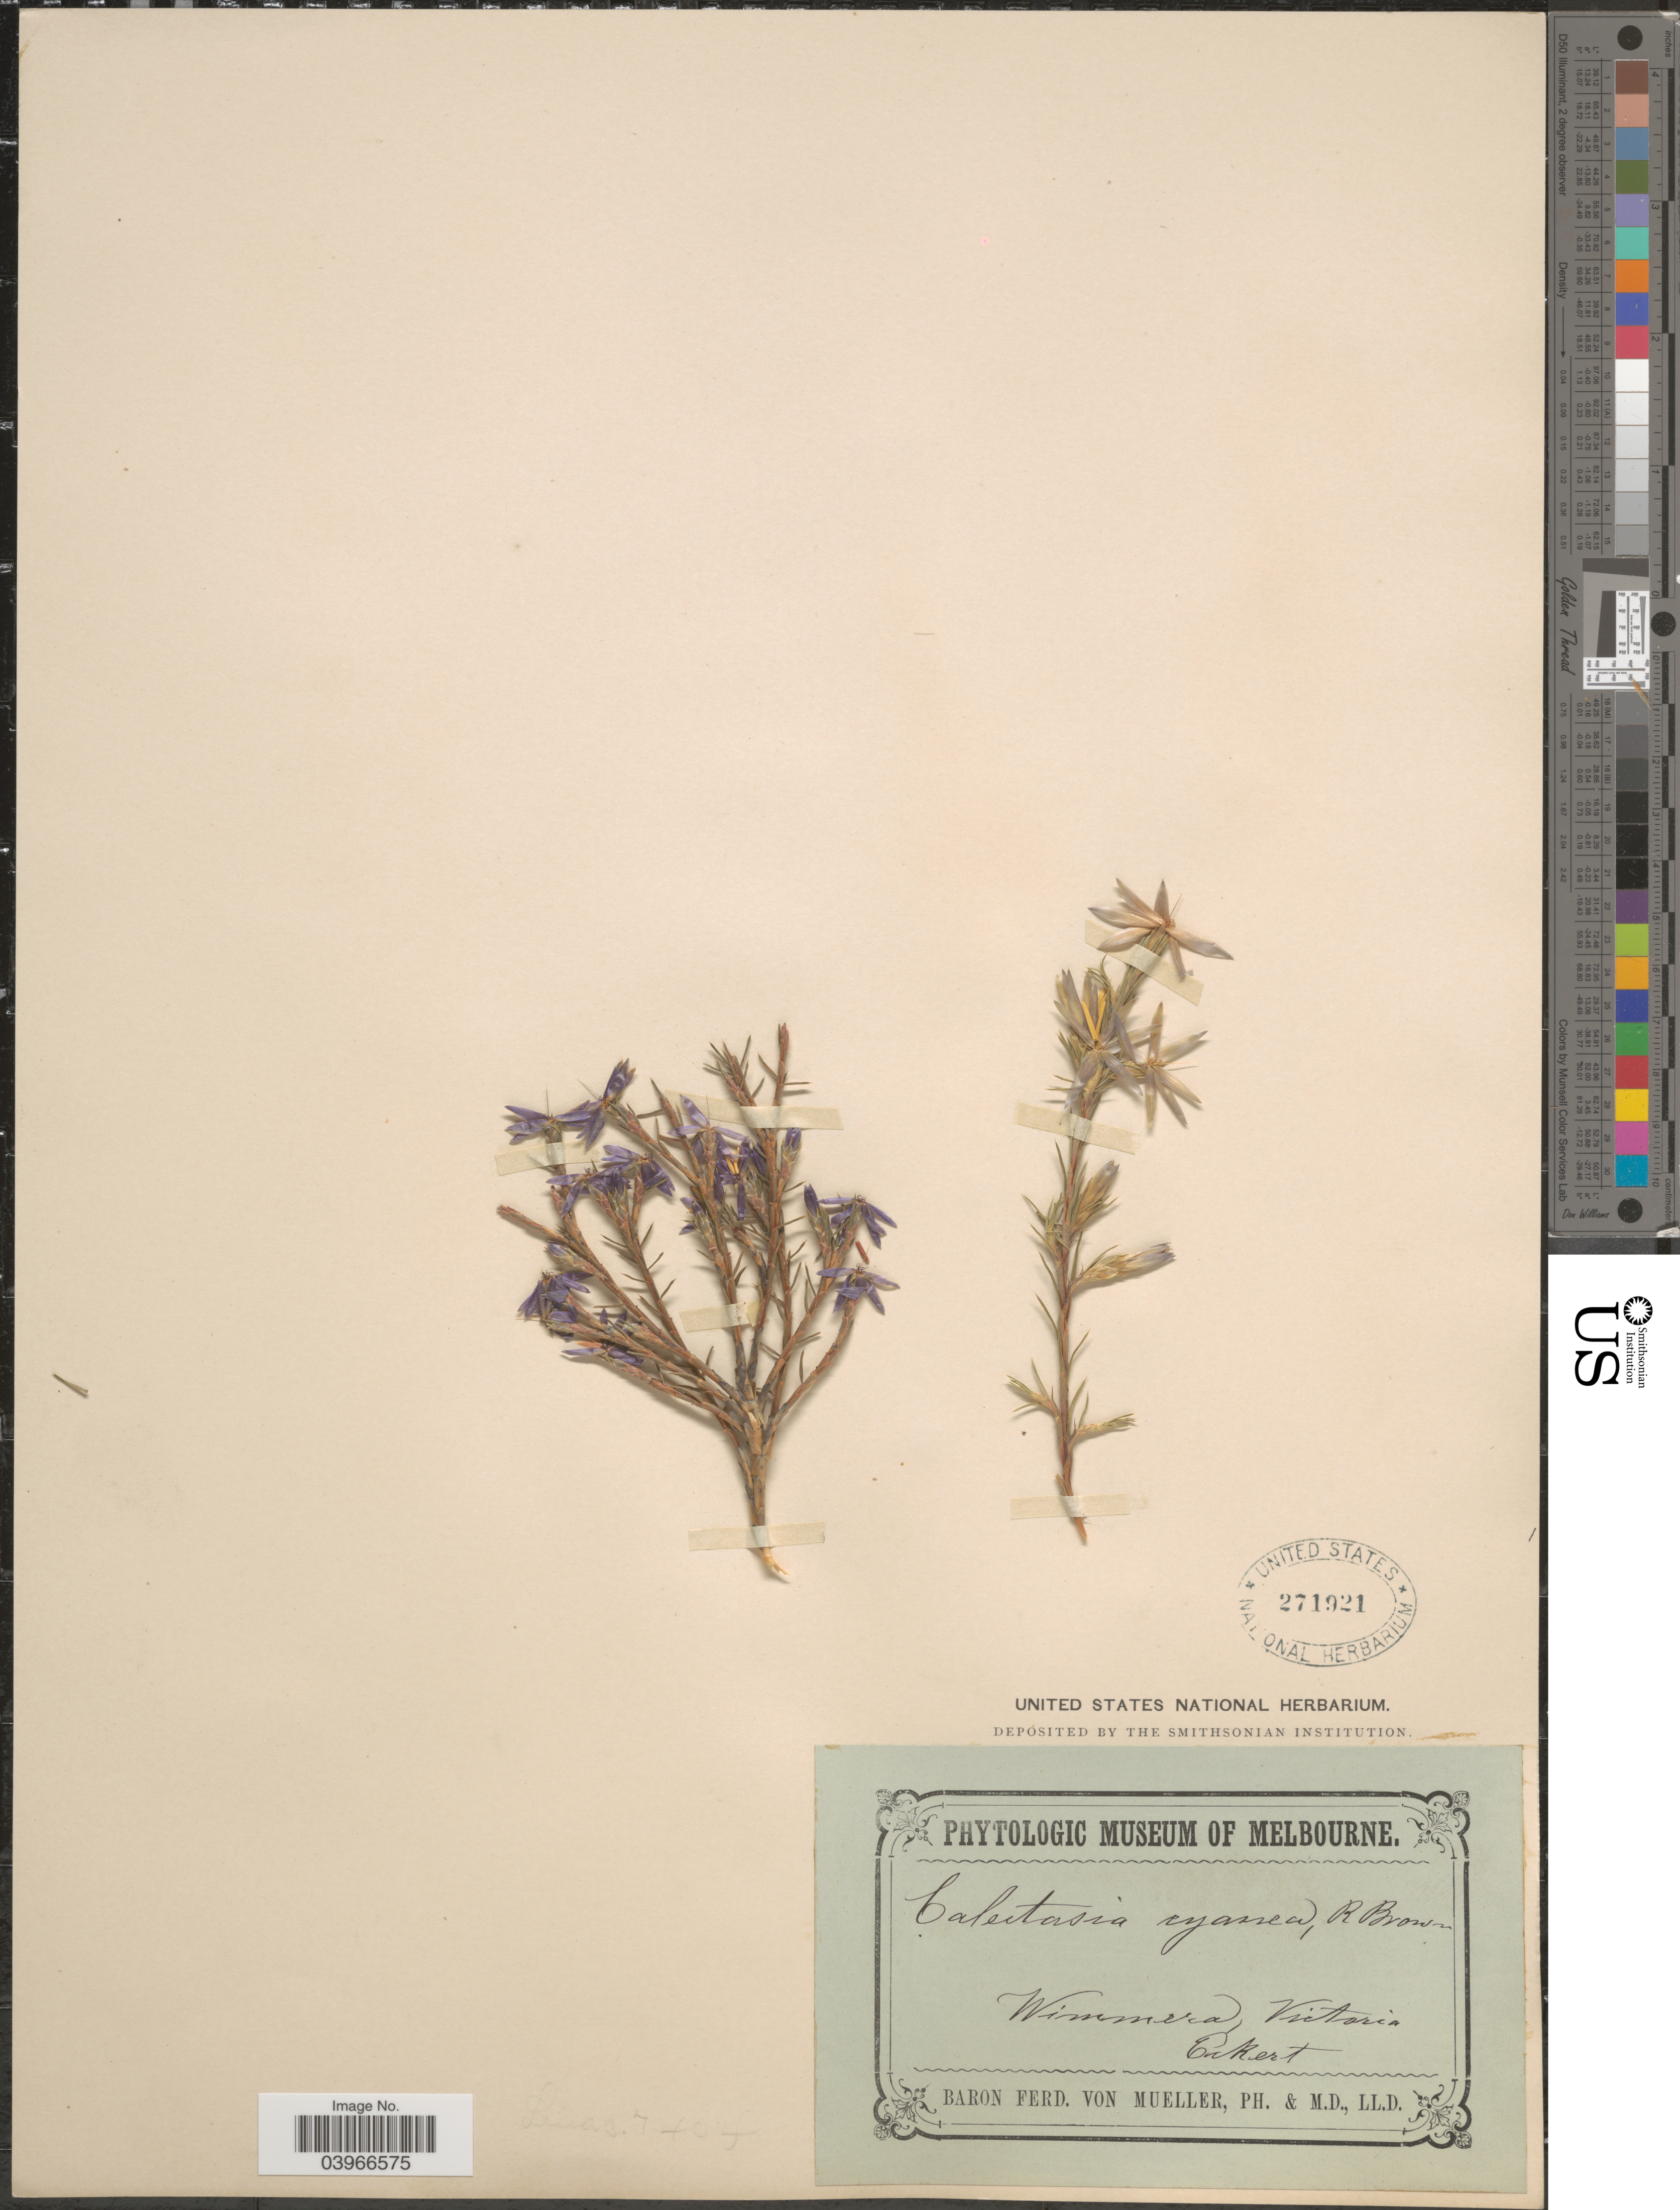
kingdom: Plantae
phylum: Tracheophyta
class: Liliopsida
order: Arecales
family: Dasypogonaceae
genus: Calectasia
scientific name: Calectasia cyanea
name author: R. Br.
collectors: F. Mueller & Eckert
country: Australia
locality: Wimmera, Victoria.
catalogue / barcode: US 271921